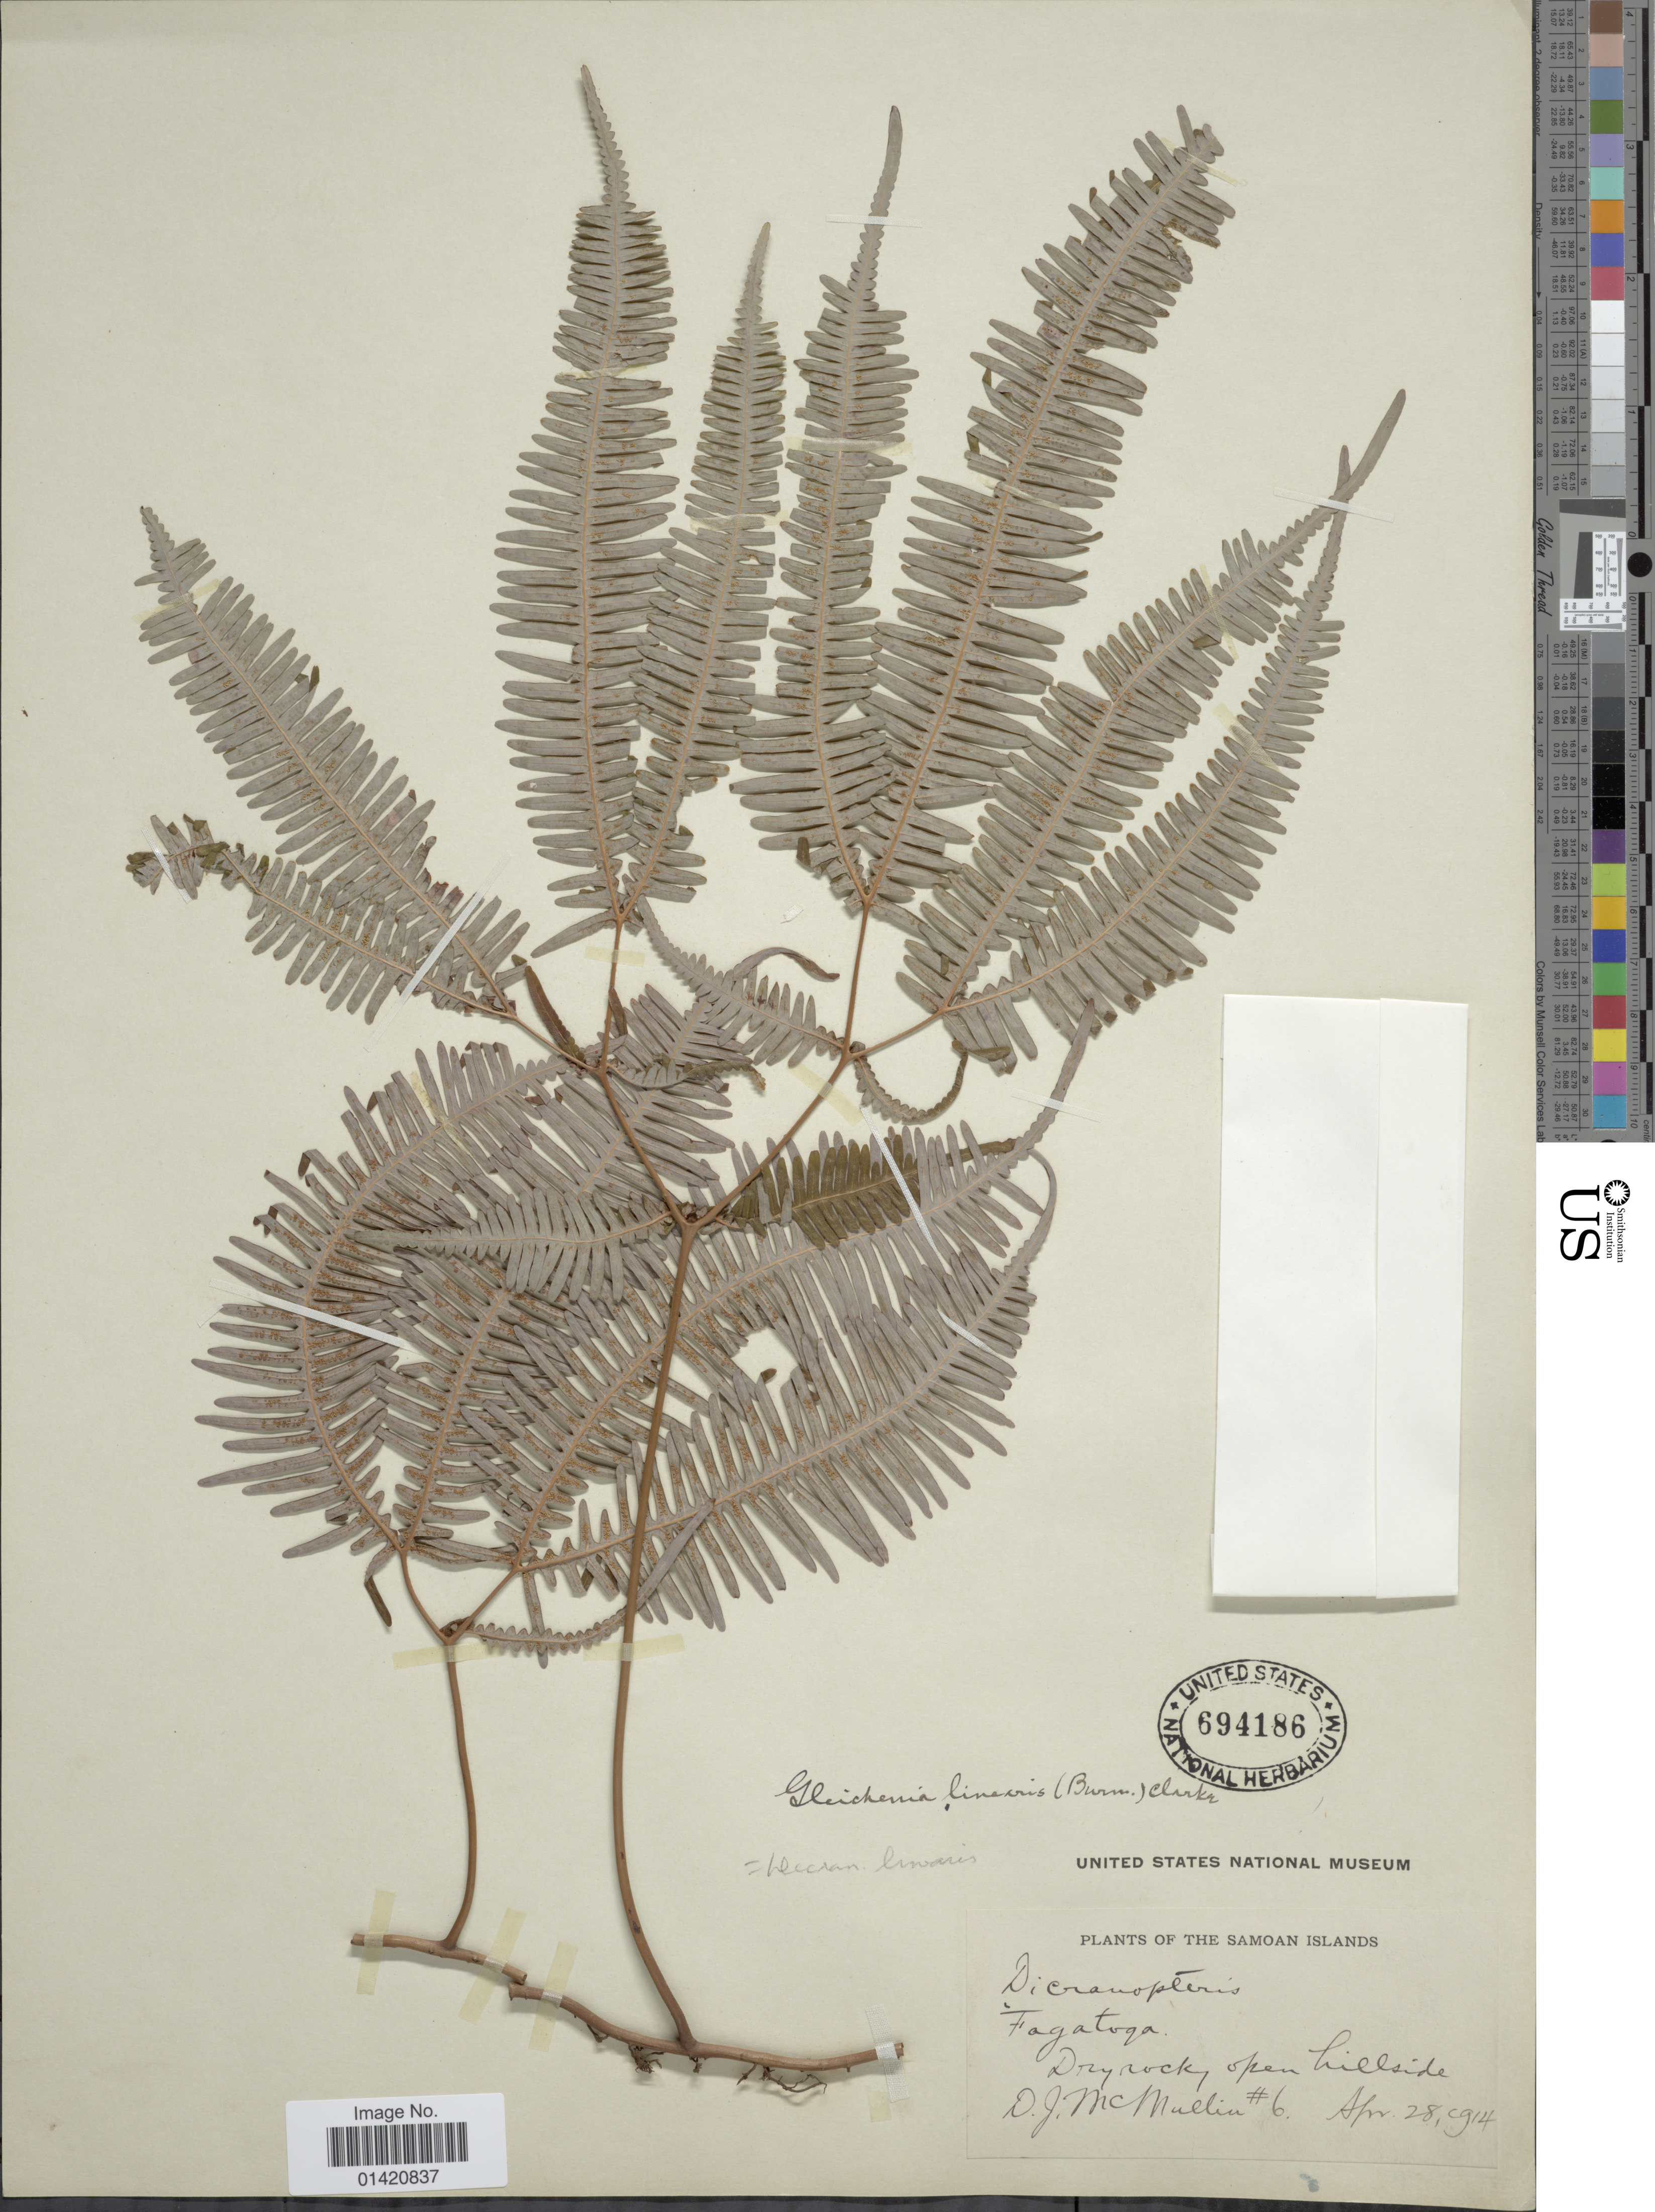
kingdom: Plantae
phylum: Tracheophyta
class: Polypodiopsida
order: Gleicheniales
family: Gleicheniaceae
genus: Dicranopteris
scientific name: Dicranopteris linearis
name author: (Burm. f.) Underw.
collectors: D. McMullin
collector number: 6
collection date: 1914-04-28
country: American Samoa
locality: The Samoan Islands, fagatoqa, Dry rocky open hillside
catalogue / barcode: US 694186